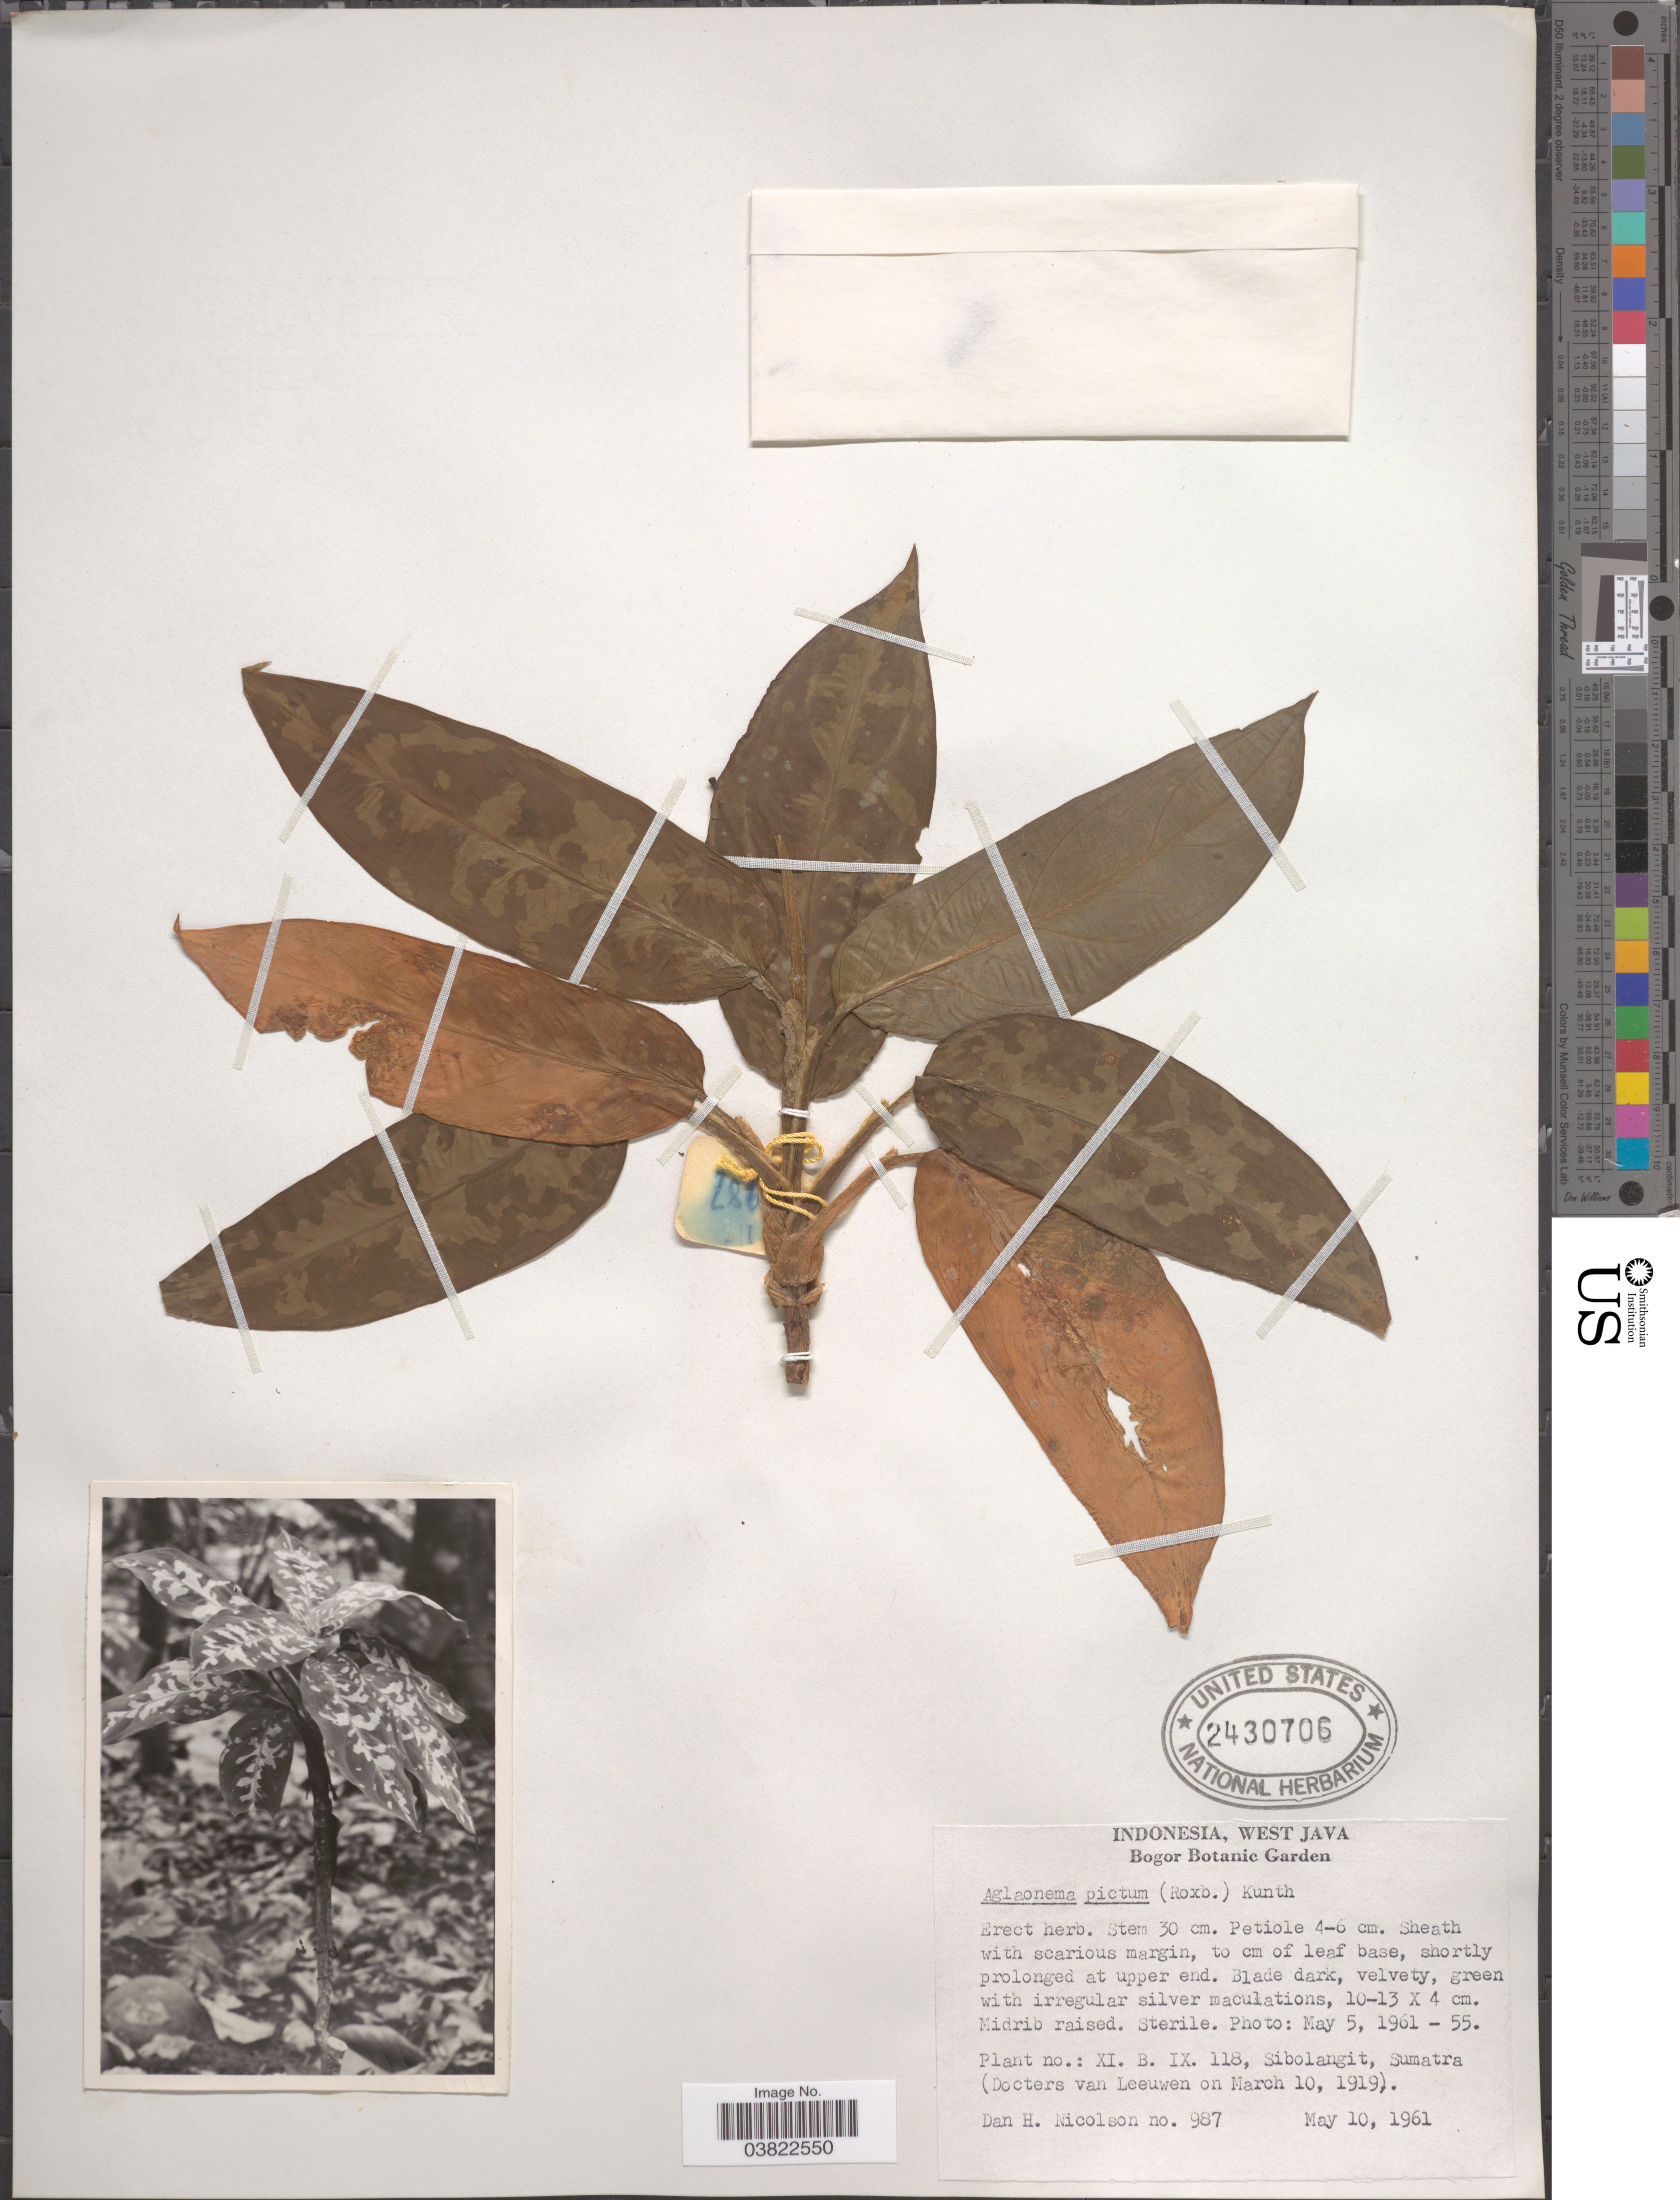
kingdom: Plantae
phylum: Tracheophyta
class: Liliopsida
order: Alismatales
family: Araceae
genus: Aglaonema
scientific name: Aglaonema pictum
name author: (Roxb.) Kunth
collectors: D. H. Nicolson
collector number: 987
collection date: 1961-05-10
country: Indonesia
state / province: Java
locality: West Java. Bogor Botanic Garden.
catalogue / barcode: US 2430706